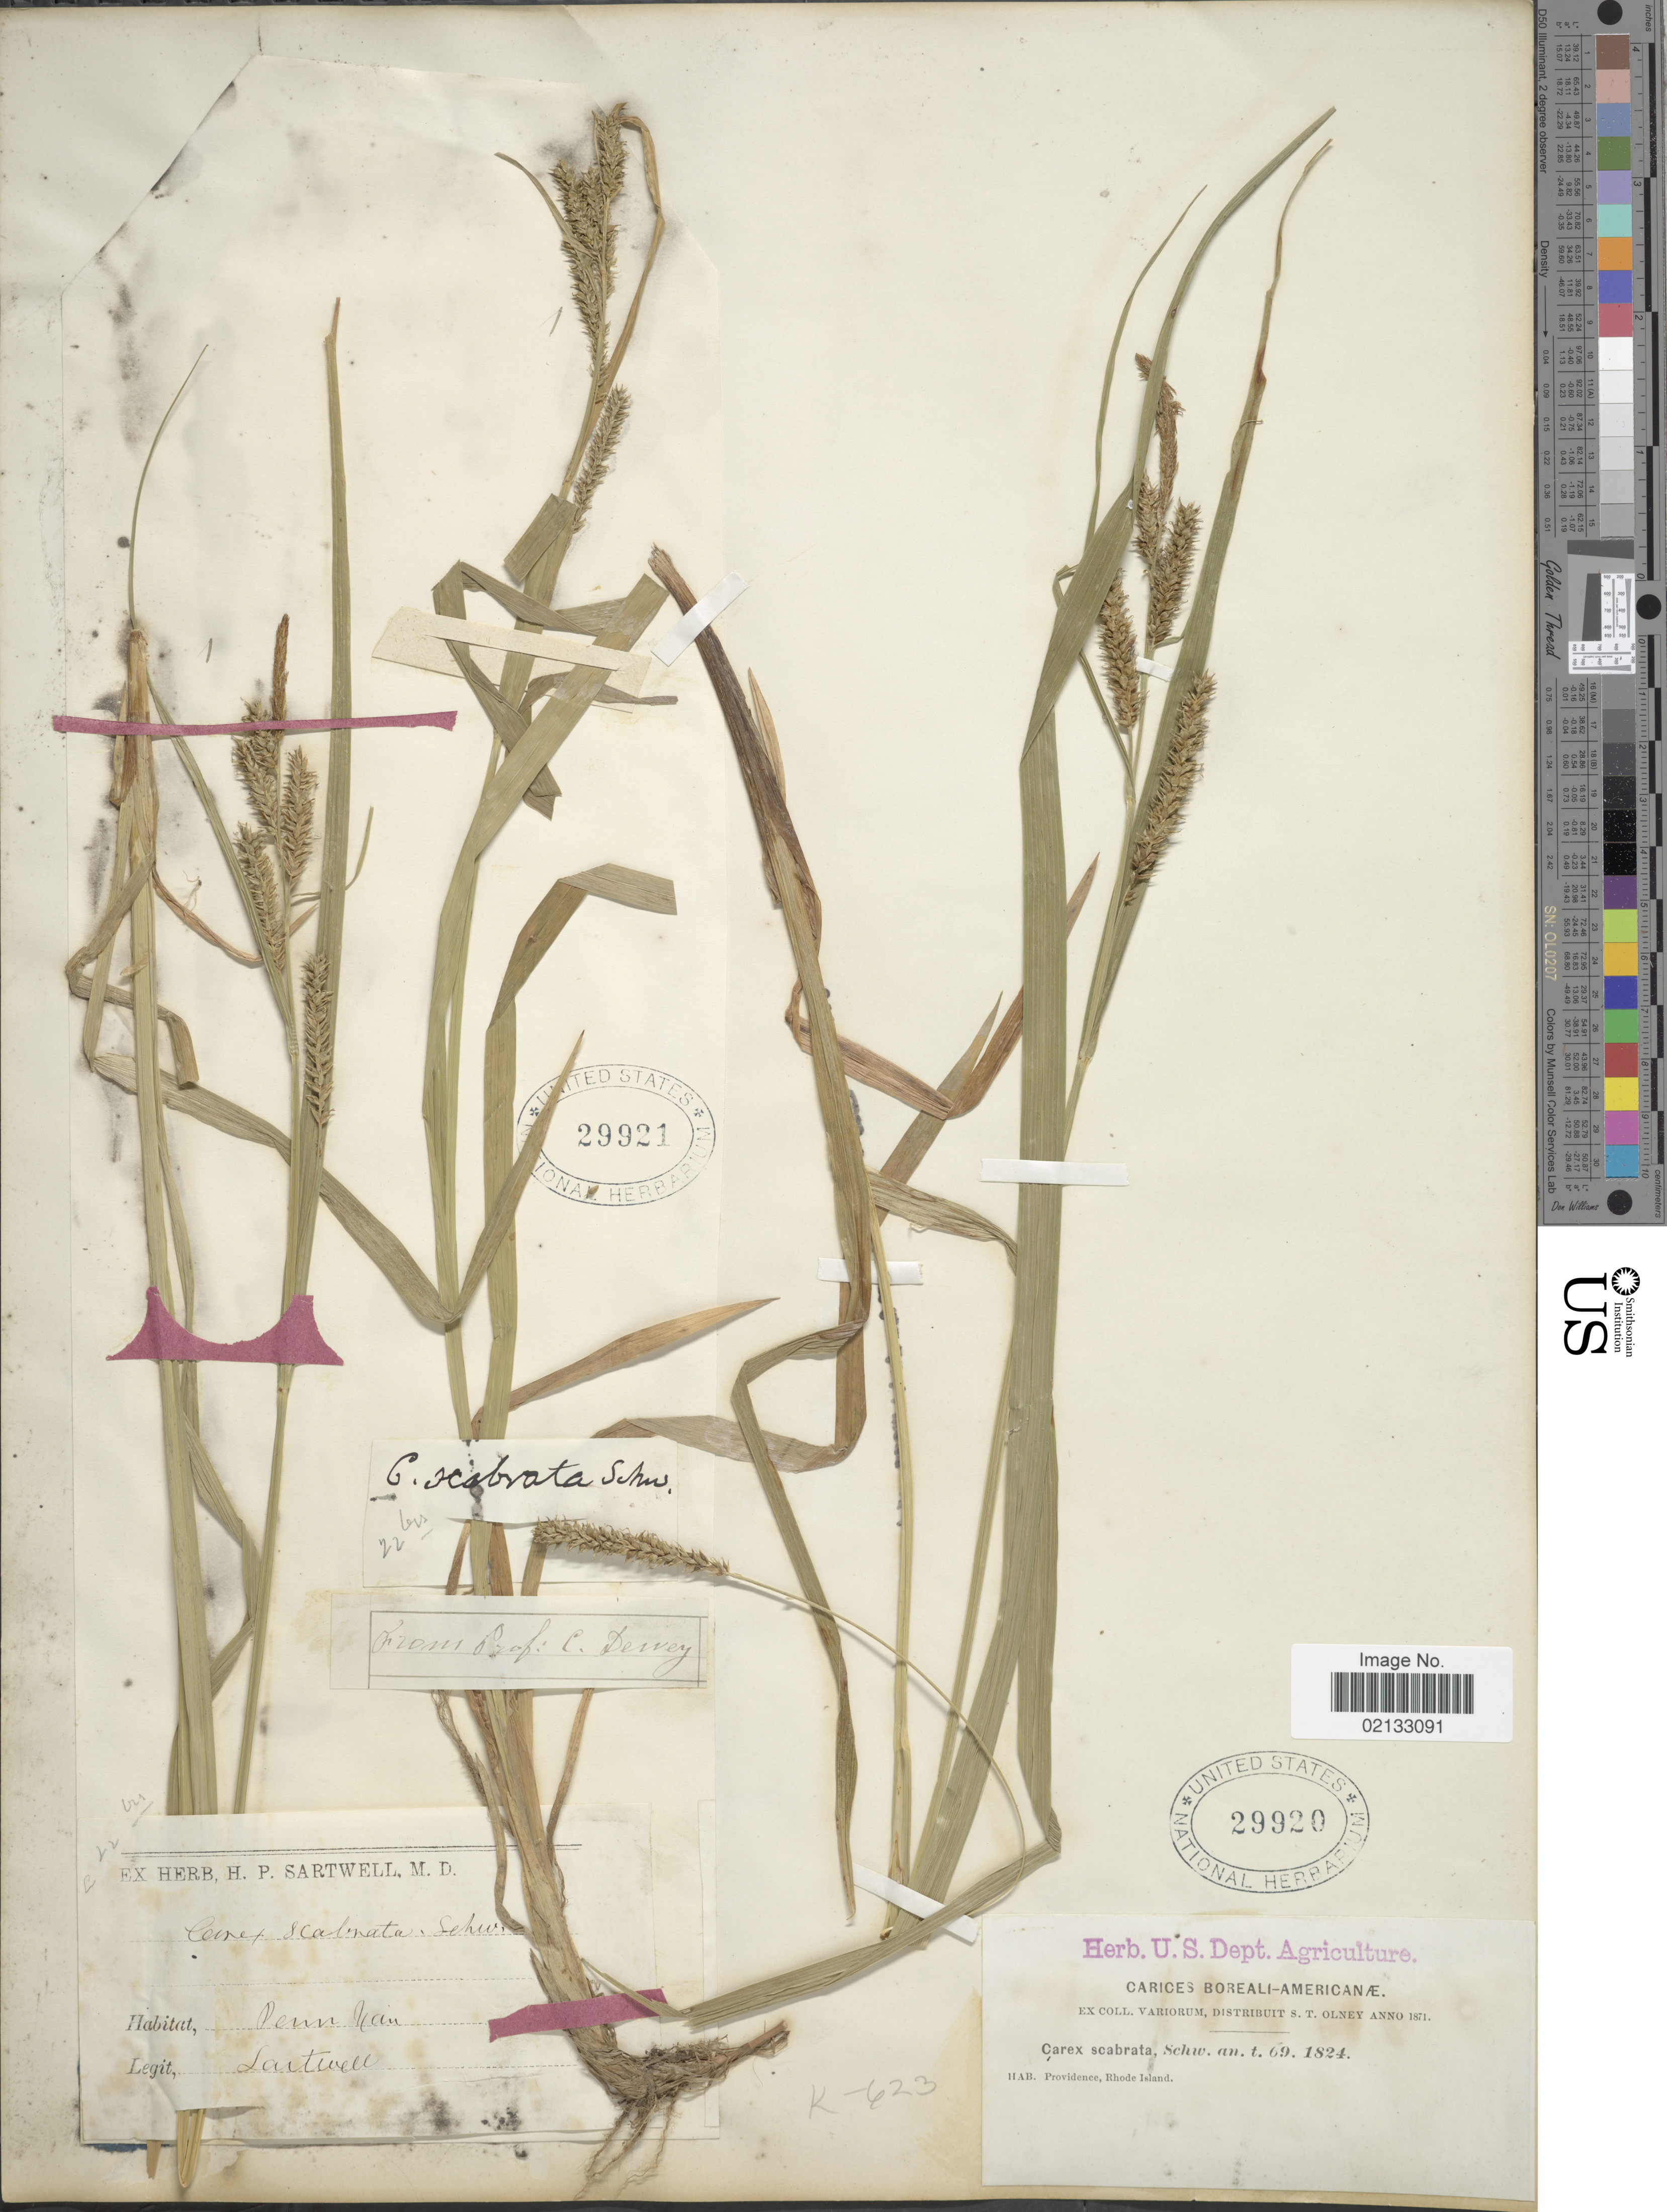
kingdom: Plantae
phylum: Tracheophyta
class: Liliopsida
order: Poales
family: Cyperaceae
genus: Carex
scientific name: Carex scabrata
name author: Schwein.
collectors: H. P. Sartwell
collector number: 22bis?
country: United States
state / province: New York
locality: Penn Yan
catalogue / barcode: US 29921